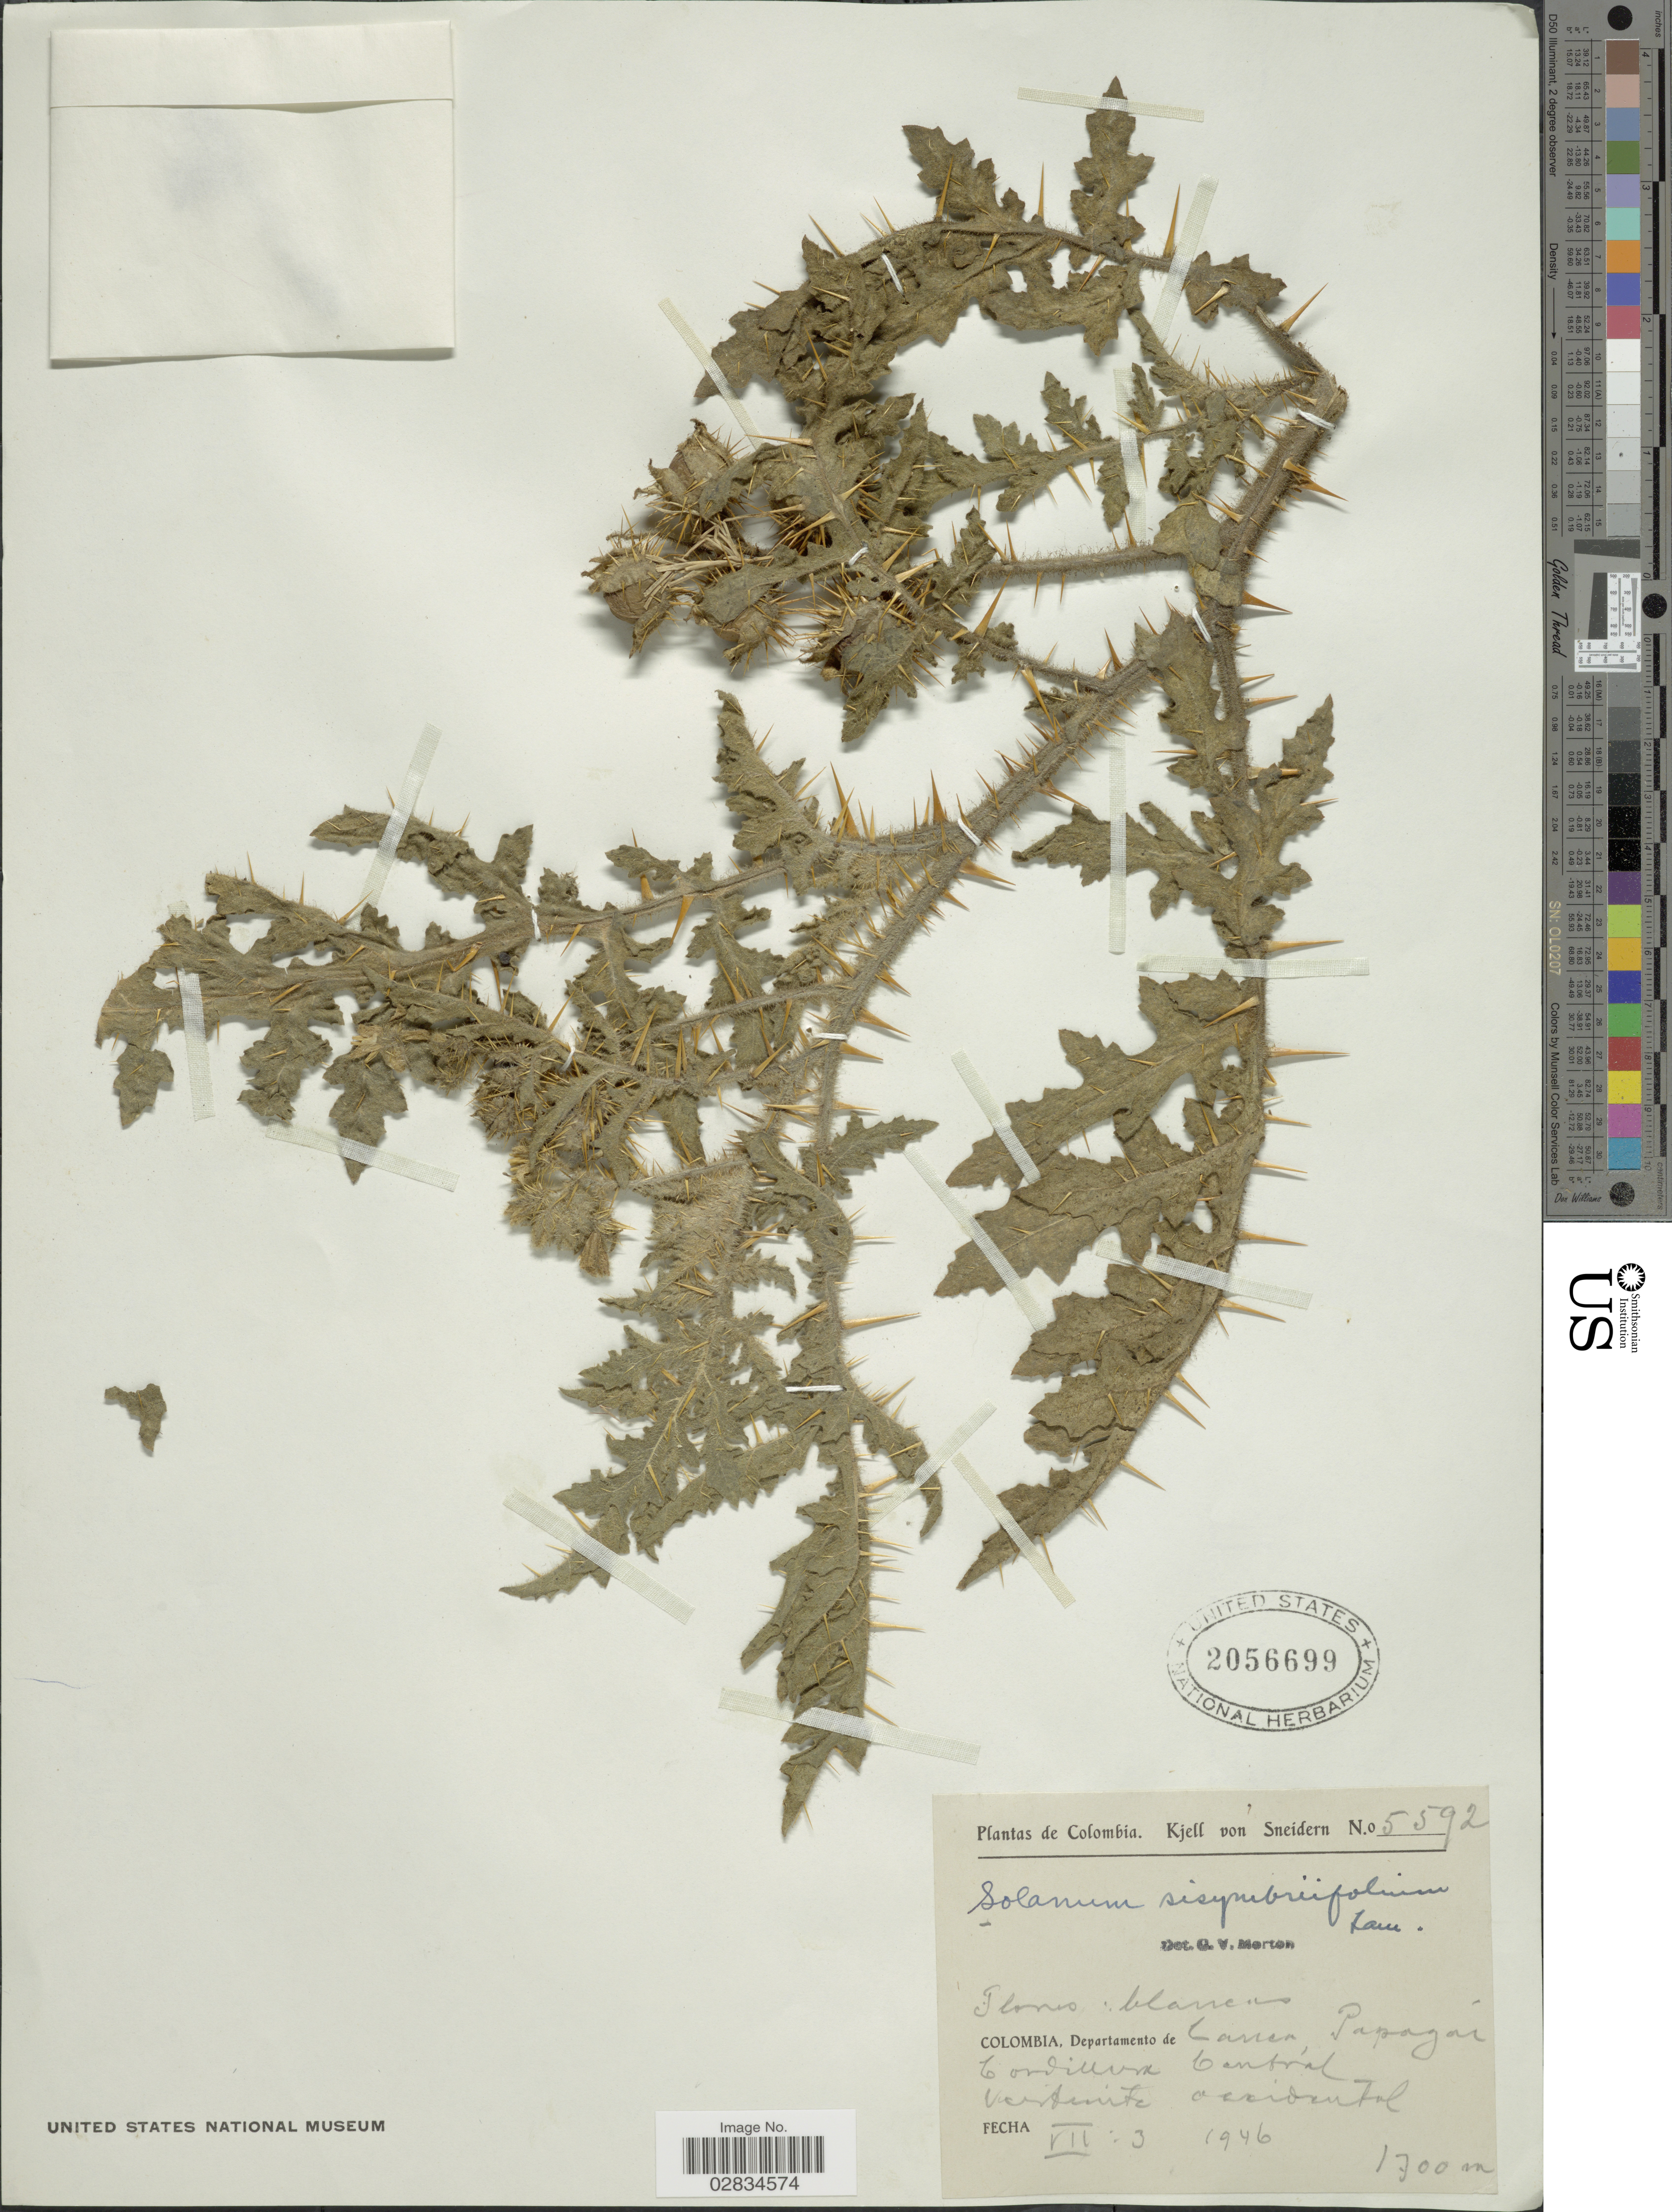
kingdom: Plantae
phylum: Tracheophyta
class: Magnoliopsida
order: Solanales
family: Solanaceae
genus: Solanum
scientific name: Solanum sisymbriifolium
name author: Lam.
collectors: K. von Sneidern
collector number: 5592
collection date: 1946-07-03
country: Colombia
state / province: Cauca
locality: Departamento de Cauca, Papagai. Cordillera Central. Vertiente occidental.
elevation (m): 1700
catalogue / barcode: US 2056699